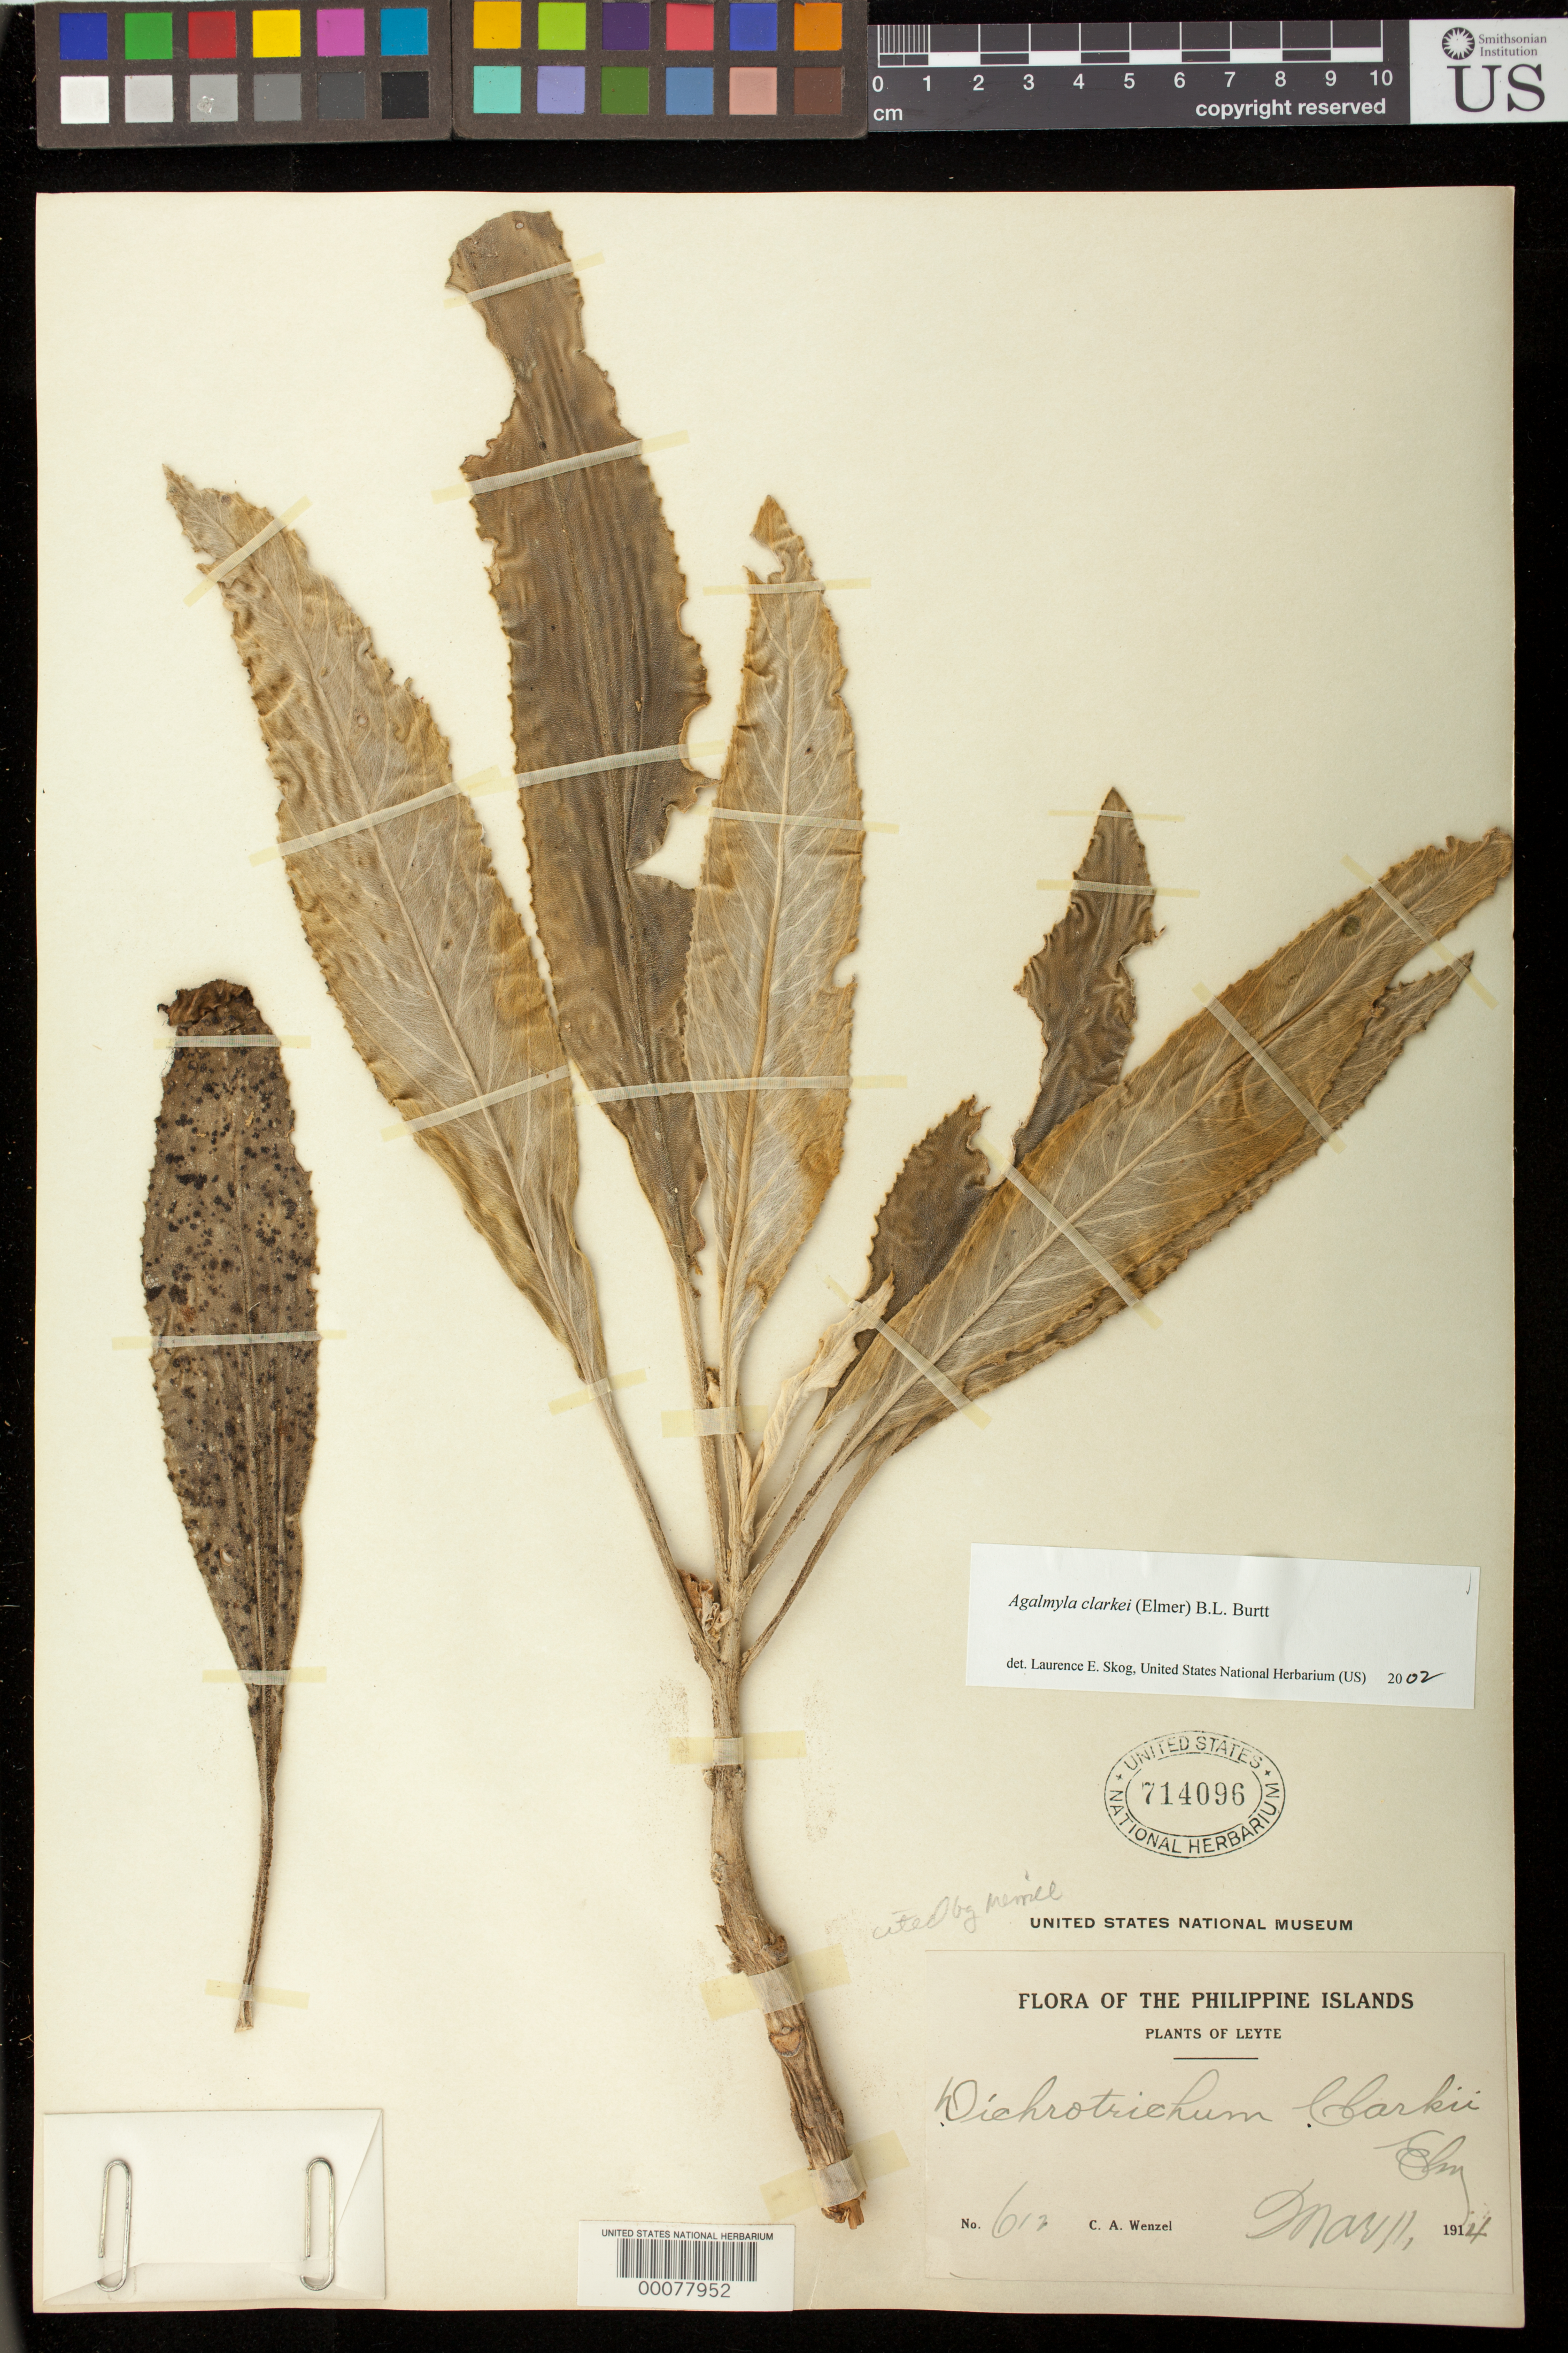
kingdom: Plantae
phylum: Tracheophyta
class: Magnoliopsida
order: Lamiales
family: Gesneriaceae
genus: Agalmyla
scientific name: Agalmyla clarkei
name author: (Elmer) B.L. Burtt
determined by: Skog, Laurence E.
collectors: C. Wenzel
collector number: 612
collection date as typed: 11 Mar 1914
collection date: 1914-03-11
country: Philippines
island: Leyte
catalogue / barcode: US 714096